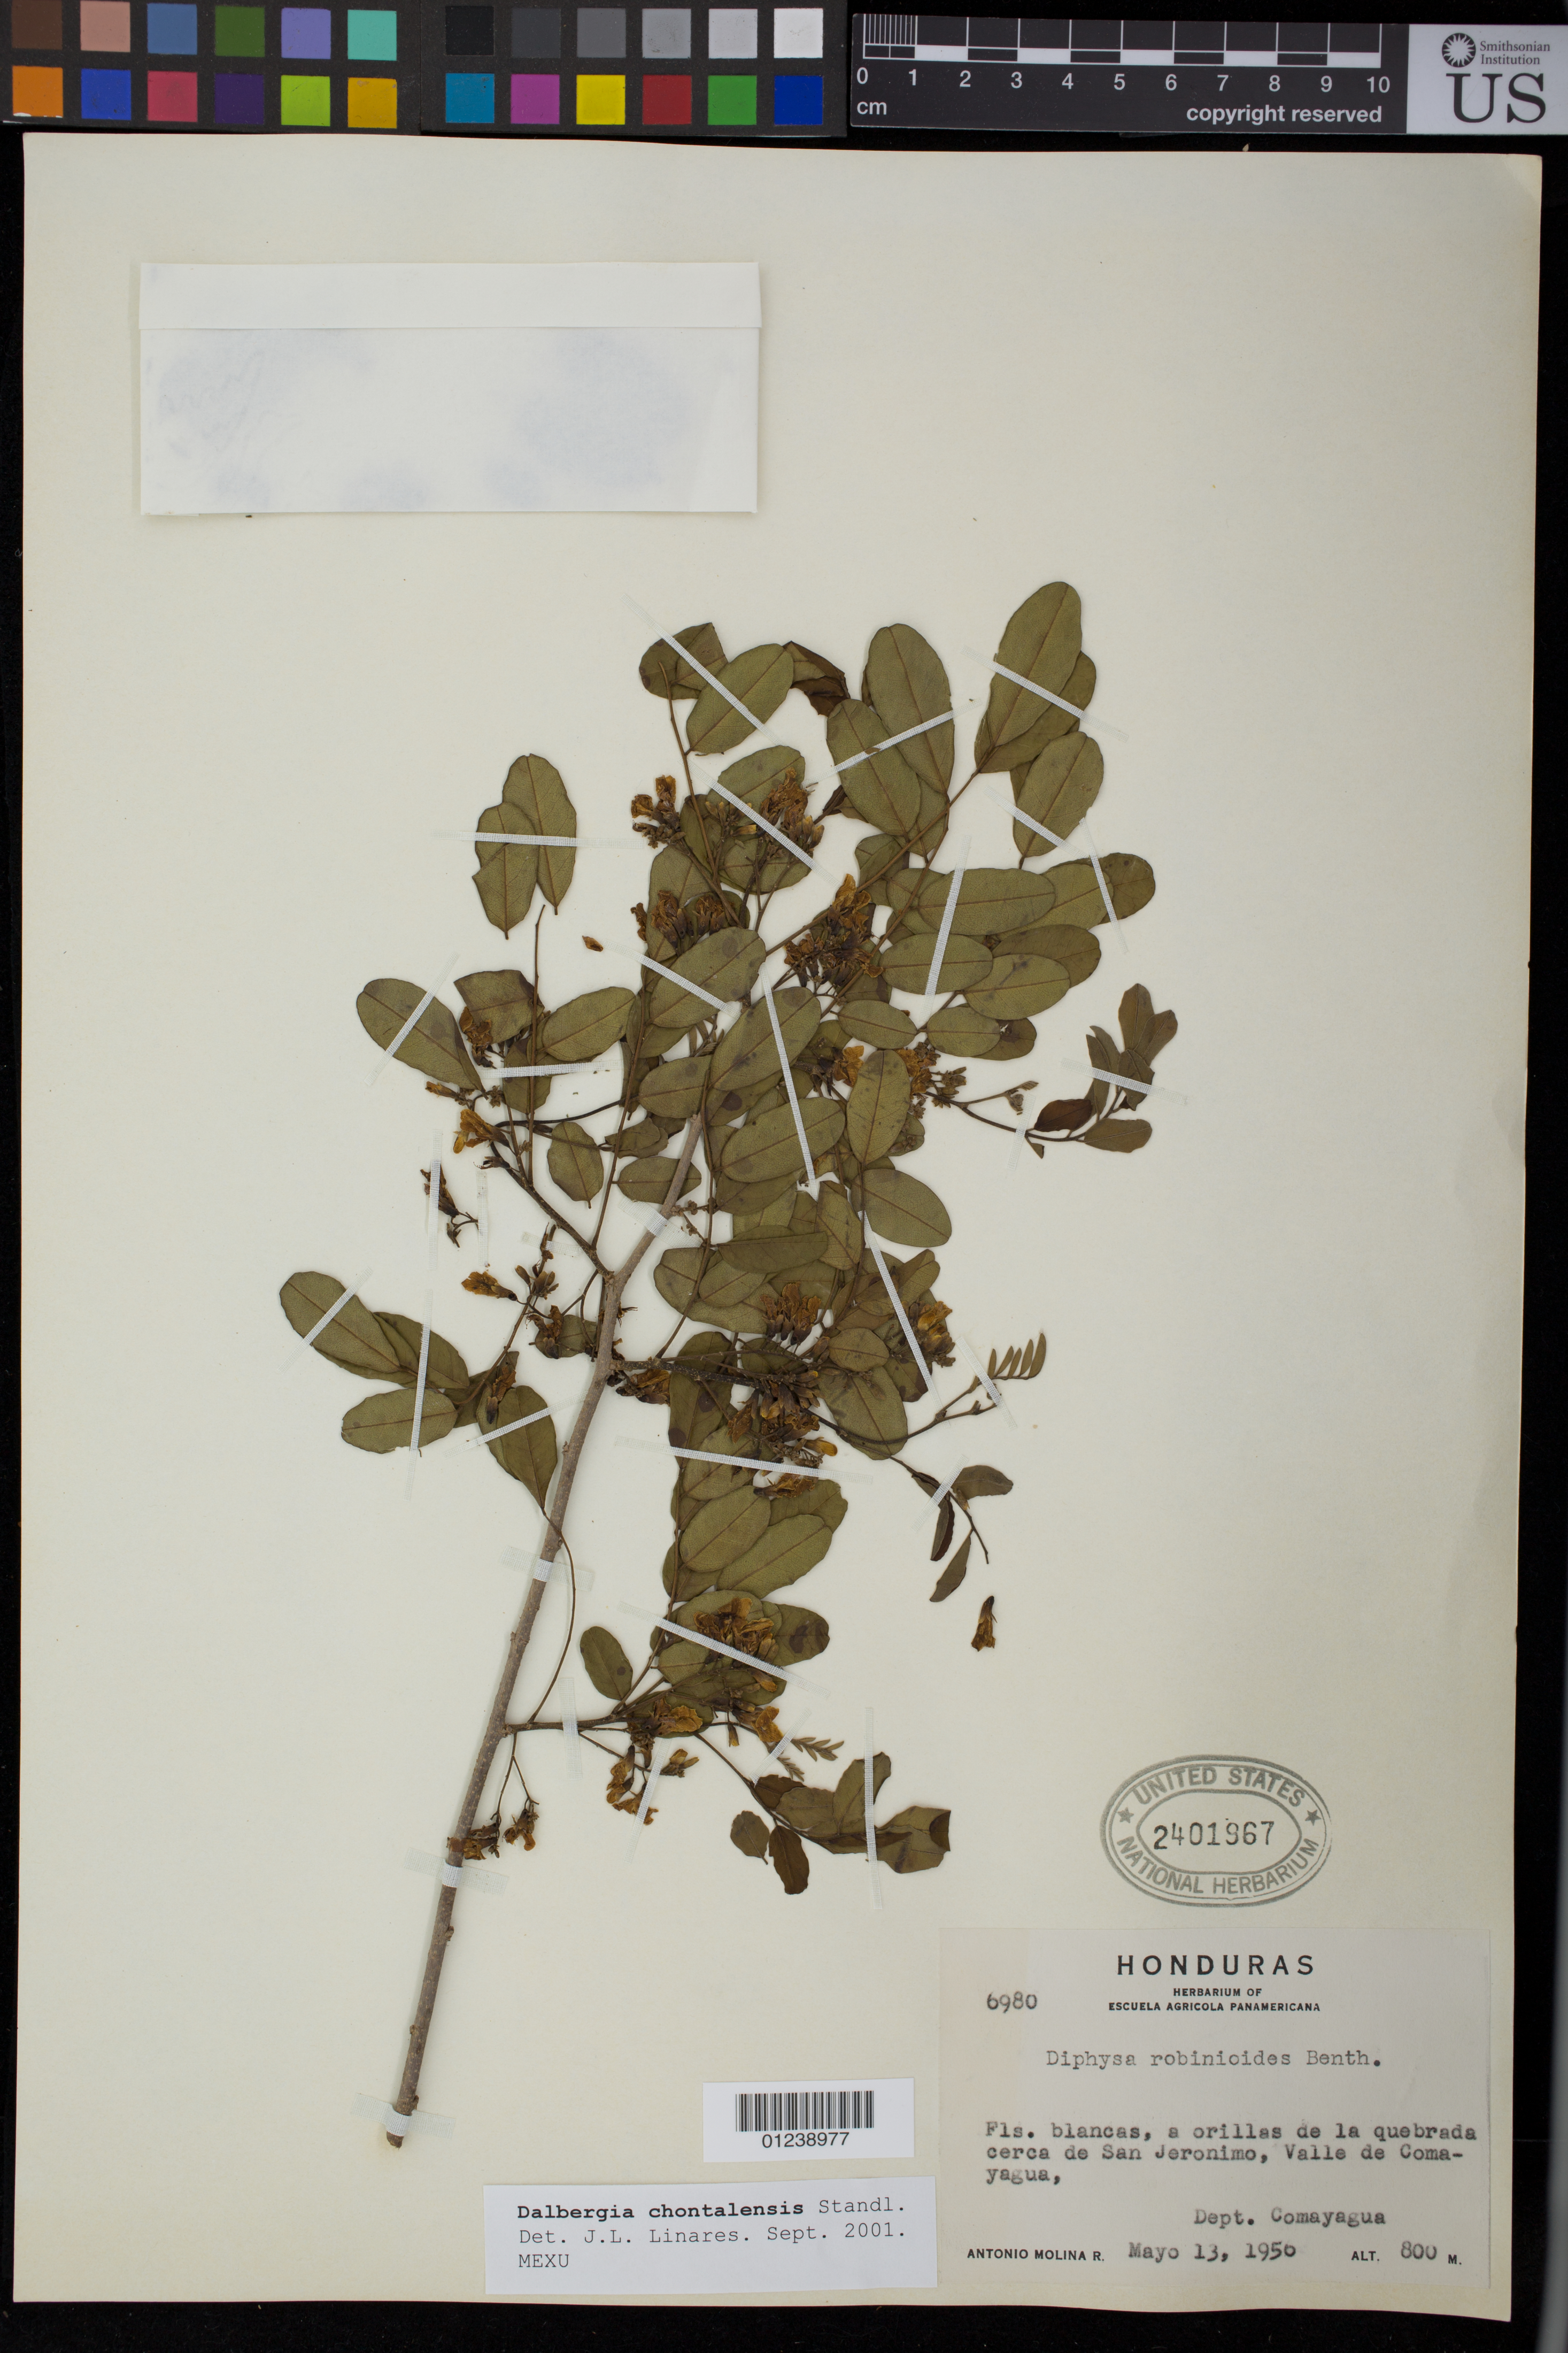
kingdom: Plantae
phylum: Tracheophyta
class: Magnoliopsida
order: Fabales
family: Fabaceae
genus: Dalbergia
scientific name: Dalbergia chontalensis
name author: Standl. & L.O. Williams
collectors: A. Molina R.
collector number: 6980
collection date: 1950-05-13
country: Honduras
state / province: Comayagua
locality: Cerca de San Jeronimo, Valle de Comayagua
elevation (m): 800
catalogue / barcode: US 2401967